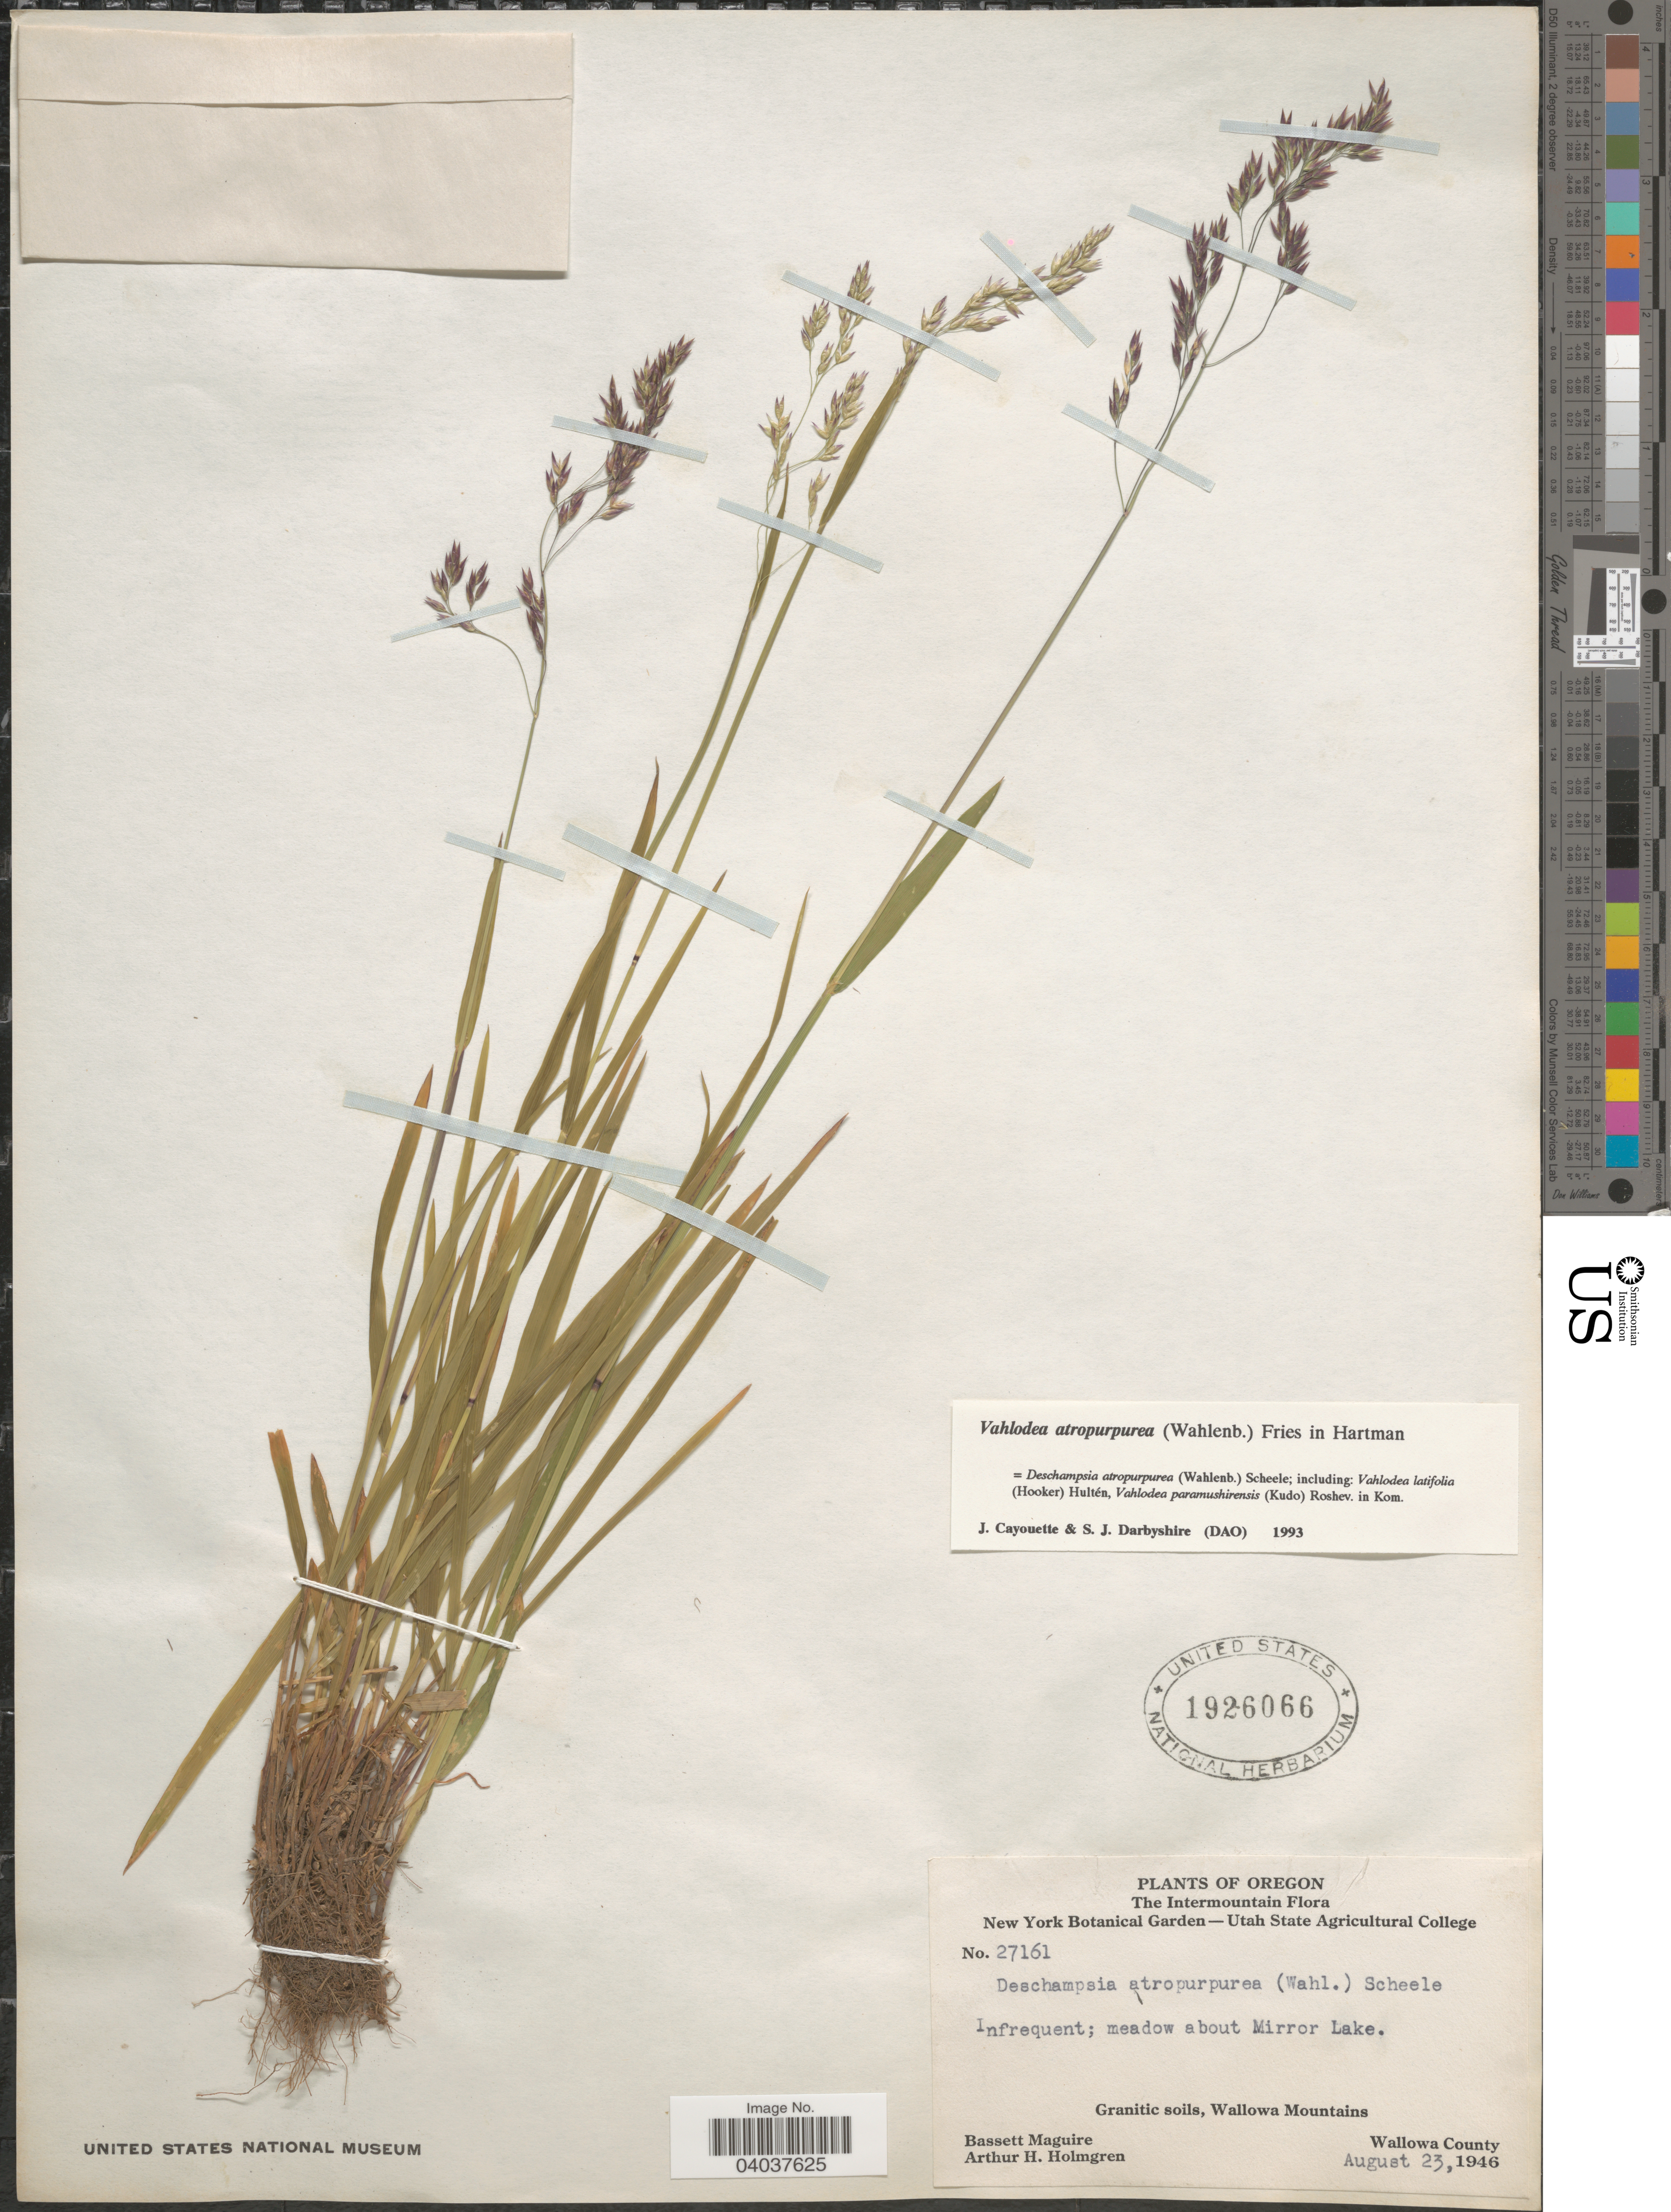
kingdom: Plantae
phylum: Tracheophyta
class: Liliopsida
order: Poales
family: Poaceae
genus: Vahlodea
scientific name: Vahlodea atropurpurea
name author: (Wahlenb.) Fr. ex Hartm.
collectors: B. Maguire & A. H. Holmgren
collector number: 27161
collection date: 1946-08-23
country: United States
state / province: Oregon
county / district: Wallowa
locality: The Intermountain. Infrequent; meadow about Mirror Lake. Granitic soils, Wallowa Mountains. Wallowa County.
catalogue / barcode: US 1926066